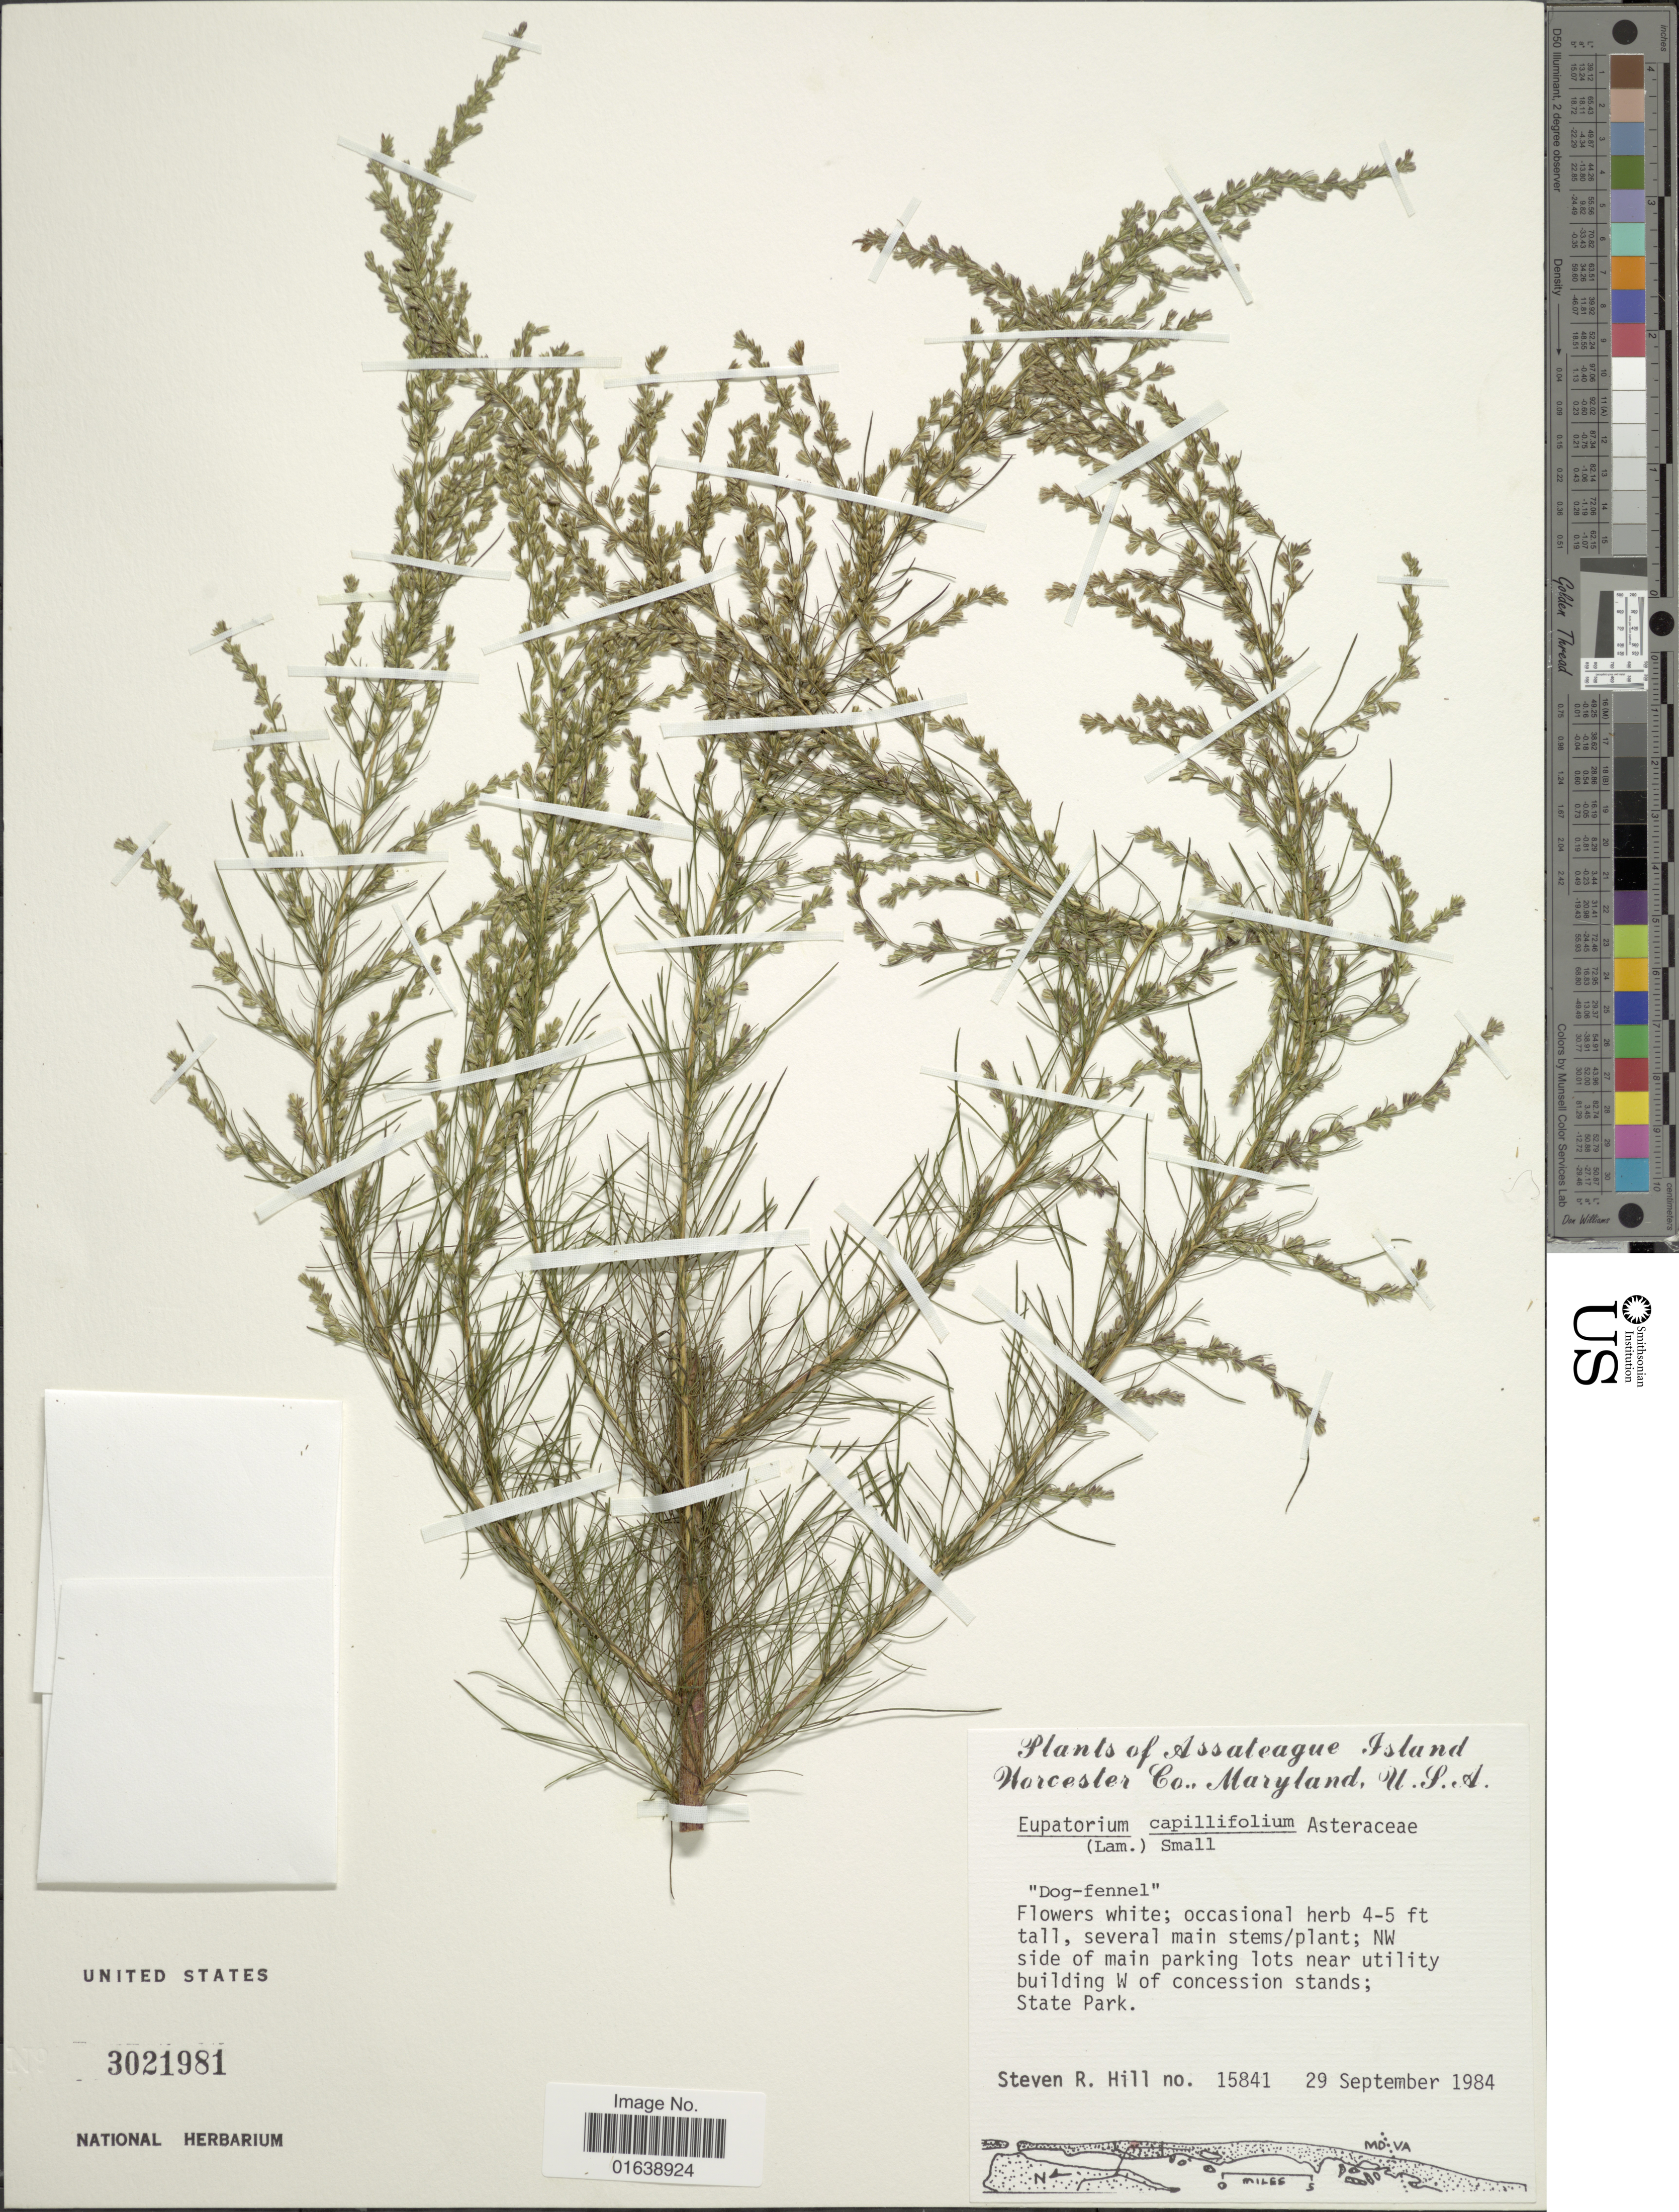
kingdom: Plantae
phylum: Tracheophyta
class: Magnoliopsida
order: Asterales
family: Asteraceae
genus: Eupatorium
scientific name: Eupatorium capillifolium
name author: (Lam.) Small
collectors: S. R. Hill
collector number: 15841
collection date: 1984-09-29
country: United States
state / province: Maryland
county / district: Worcester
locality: Worcestor Co., Maryland. NW side of main parking lots near utility building W of concession stands; State Park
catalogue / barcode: US 3021981